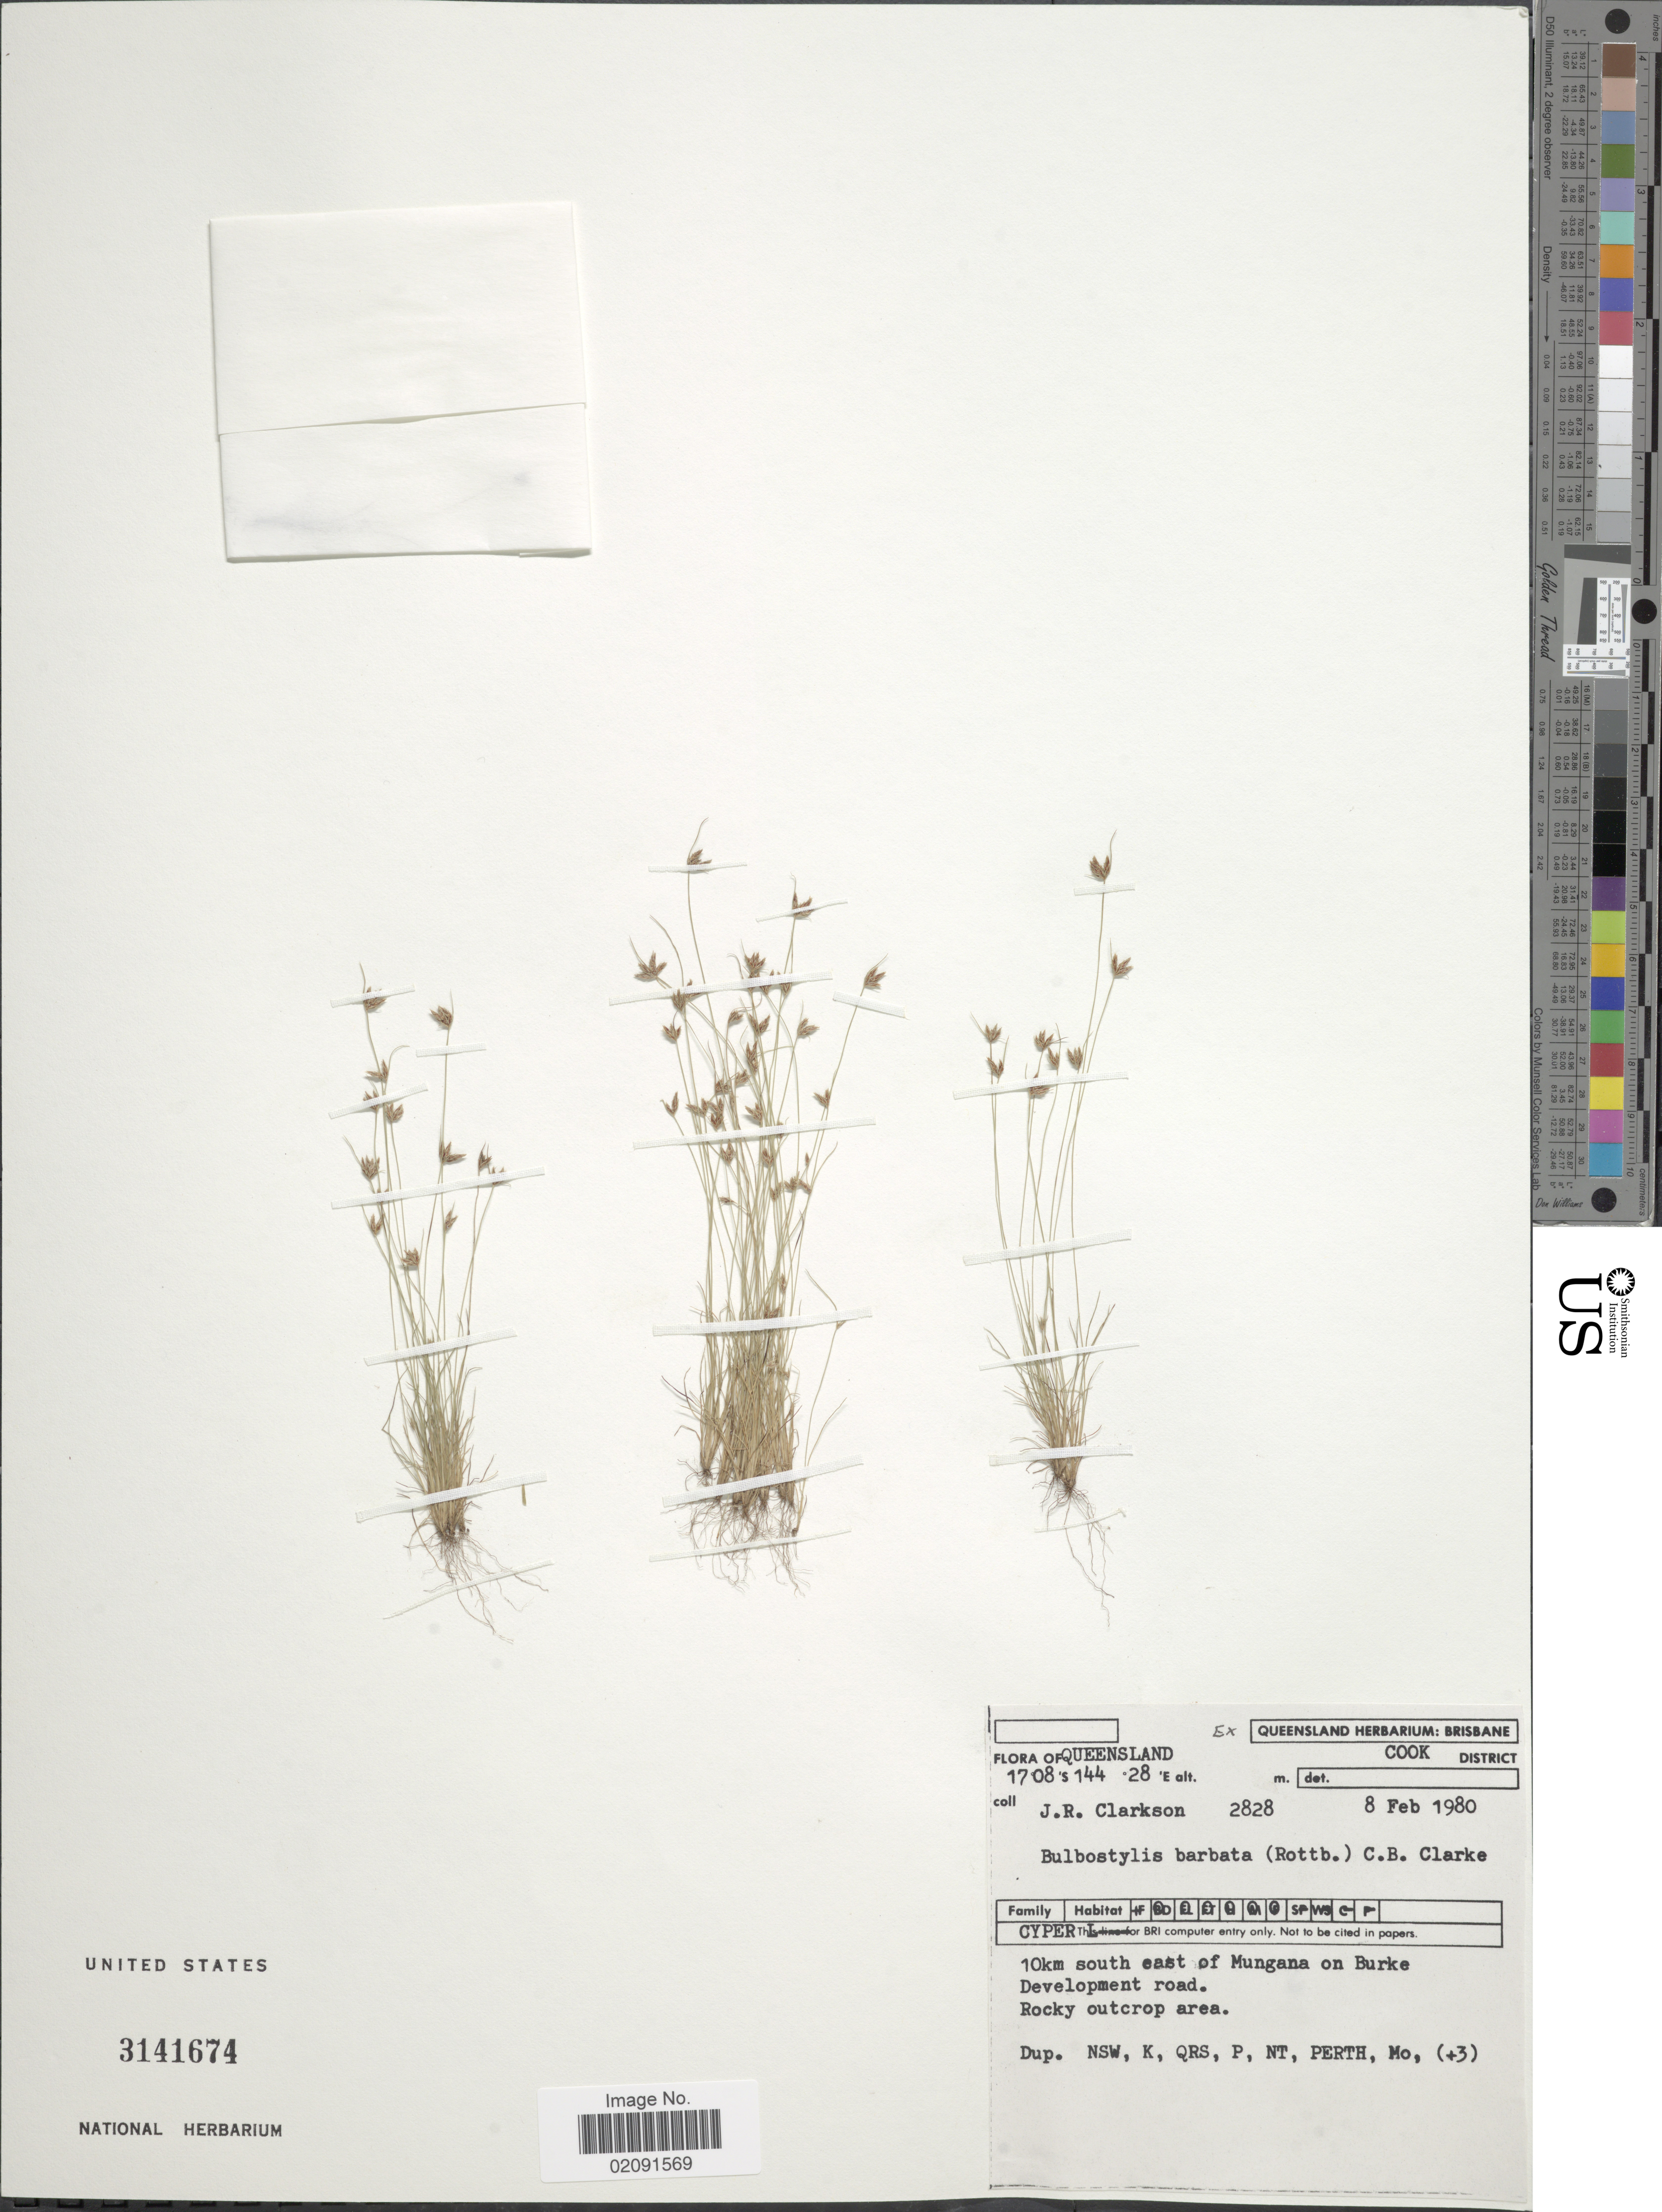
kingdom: Plantae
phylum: Tracheophyta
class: Liliopsida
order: Poales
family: Cyperaceae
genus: Bulbostylis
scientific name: Bulbostylis barbata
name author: (Rottb.) C.B. Clarke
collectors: J. Clarkson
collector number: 2828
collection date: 1980-02-08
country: Australia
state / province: Queensland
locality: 10 km south east of Mungana on Burke Development road, rocky outcrop area, Cook District.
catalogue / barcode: US 3141674